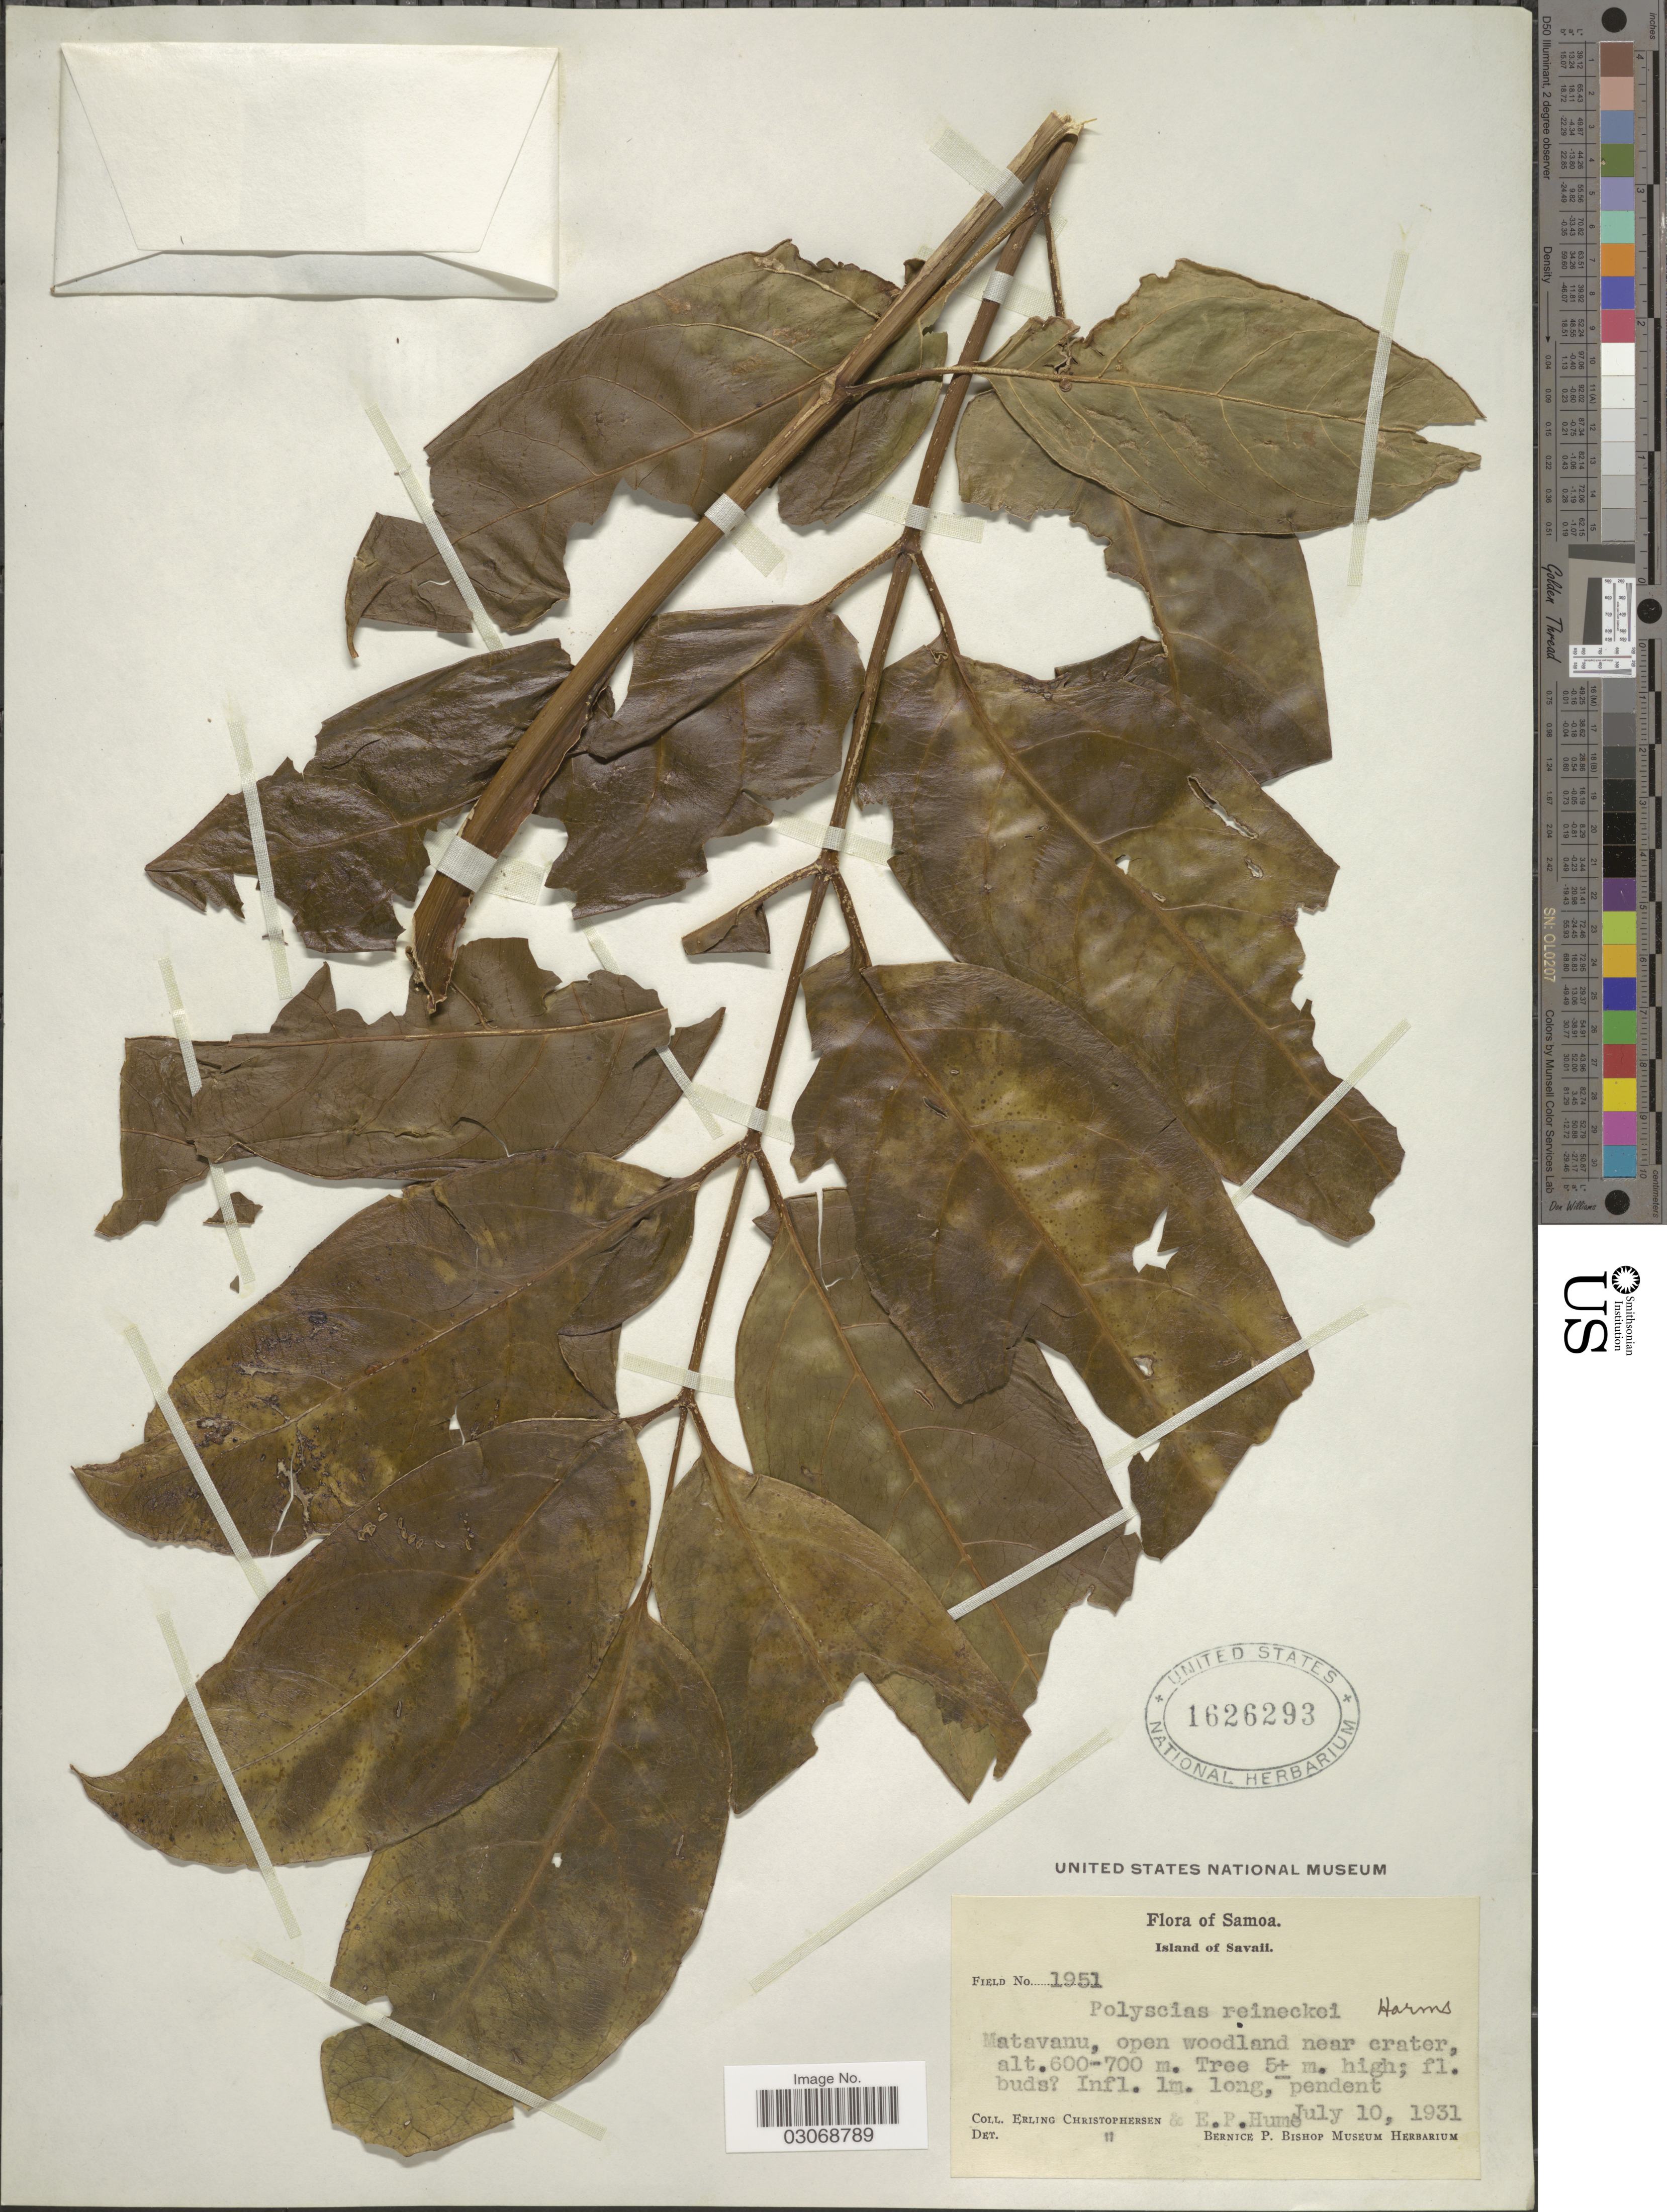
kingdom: Plantae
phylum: Tracheophyta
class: Magnoliopsida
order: Apiales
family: Araliaceae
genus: Polyscias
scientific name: Polyscias reineckei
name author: Harms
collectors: E. Christophersen & E. P. Hume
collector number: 1951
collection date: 1931-07-10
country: Samoa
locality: Samoa. Island of Savaii. Matavanu, open woodland near crater.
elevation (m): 600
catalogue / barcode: US 1626293